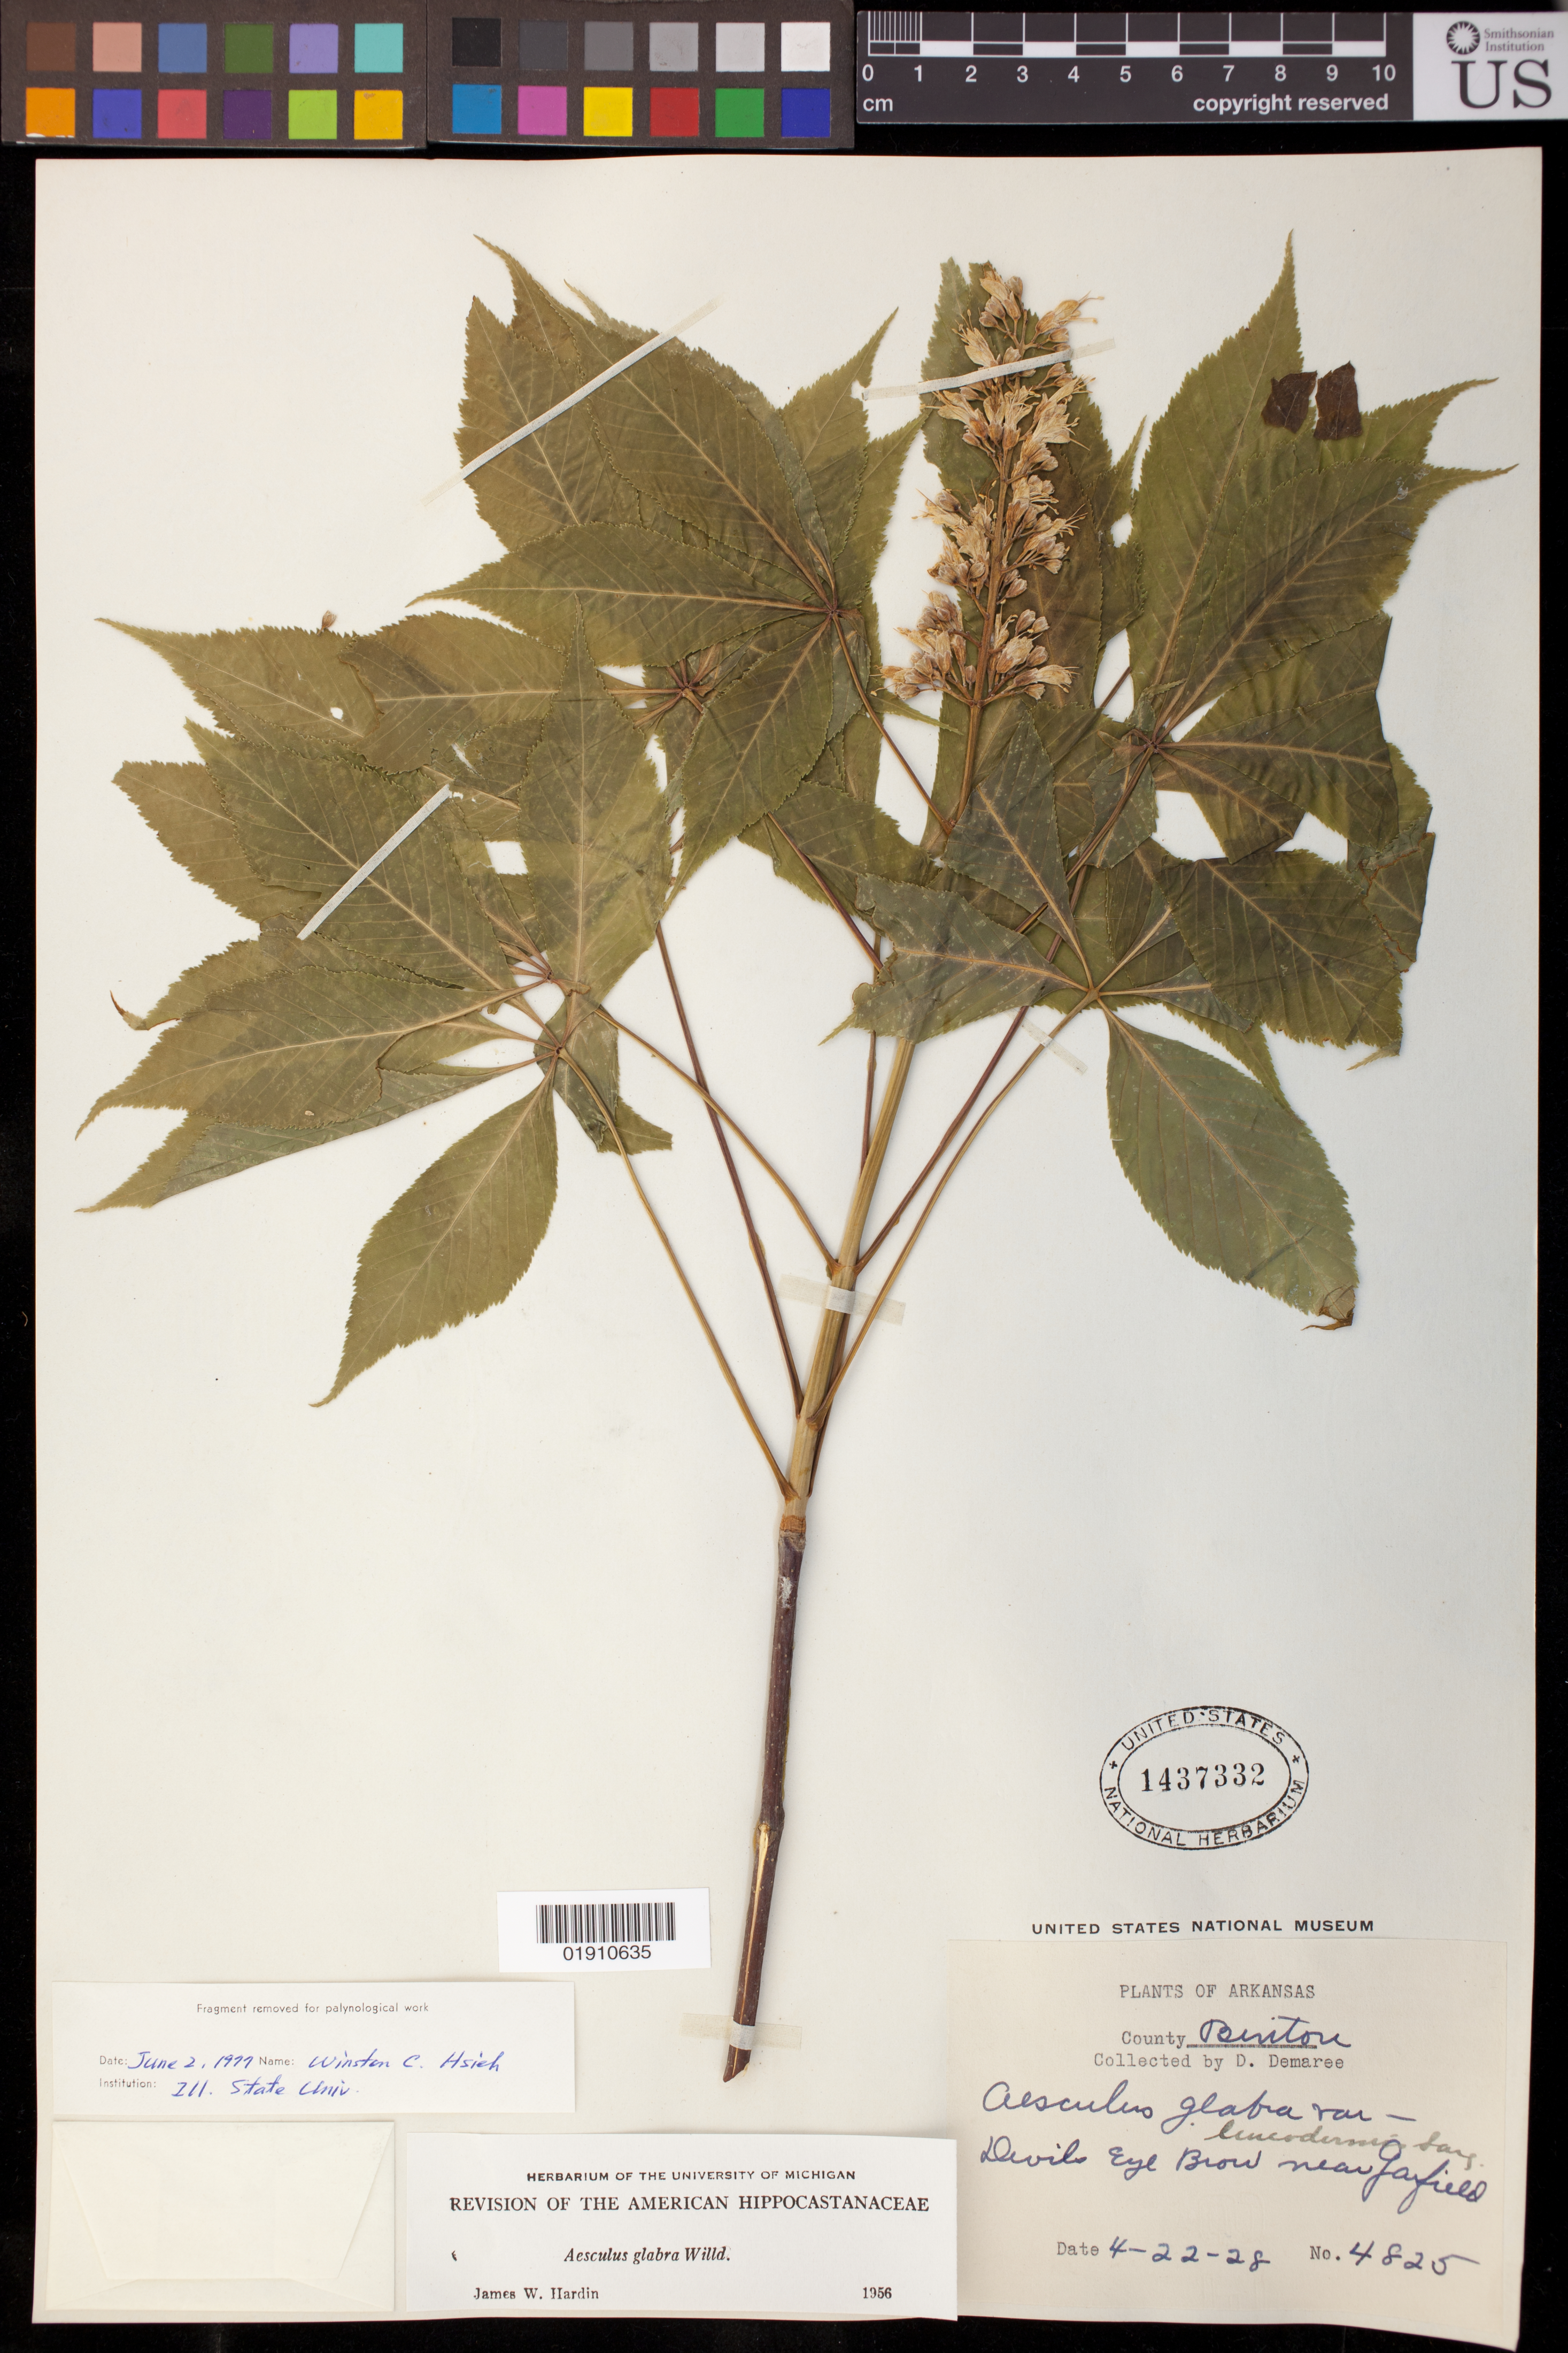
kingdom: Plantae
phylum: Tracheophyta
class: Magnoliopsida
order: Sapindales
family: Sapindaceae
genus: Aesculus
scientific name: Aesculus glabra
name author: Willd.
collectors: D. Demaree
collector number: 4825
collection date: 1928-04-22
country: United States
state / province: Arkansas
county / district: Benton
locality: Devils Eye Brow near Garfield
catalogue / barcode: US 1437332